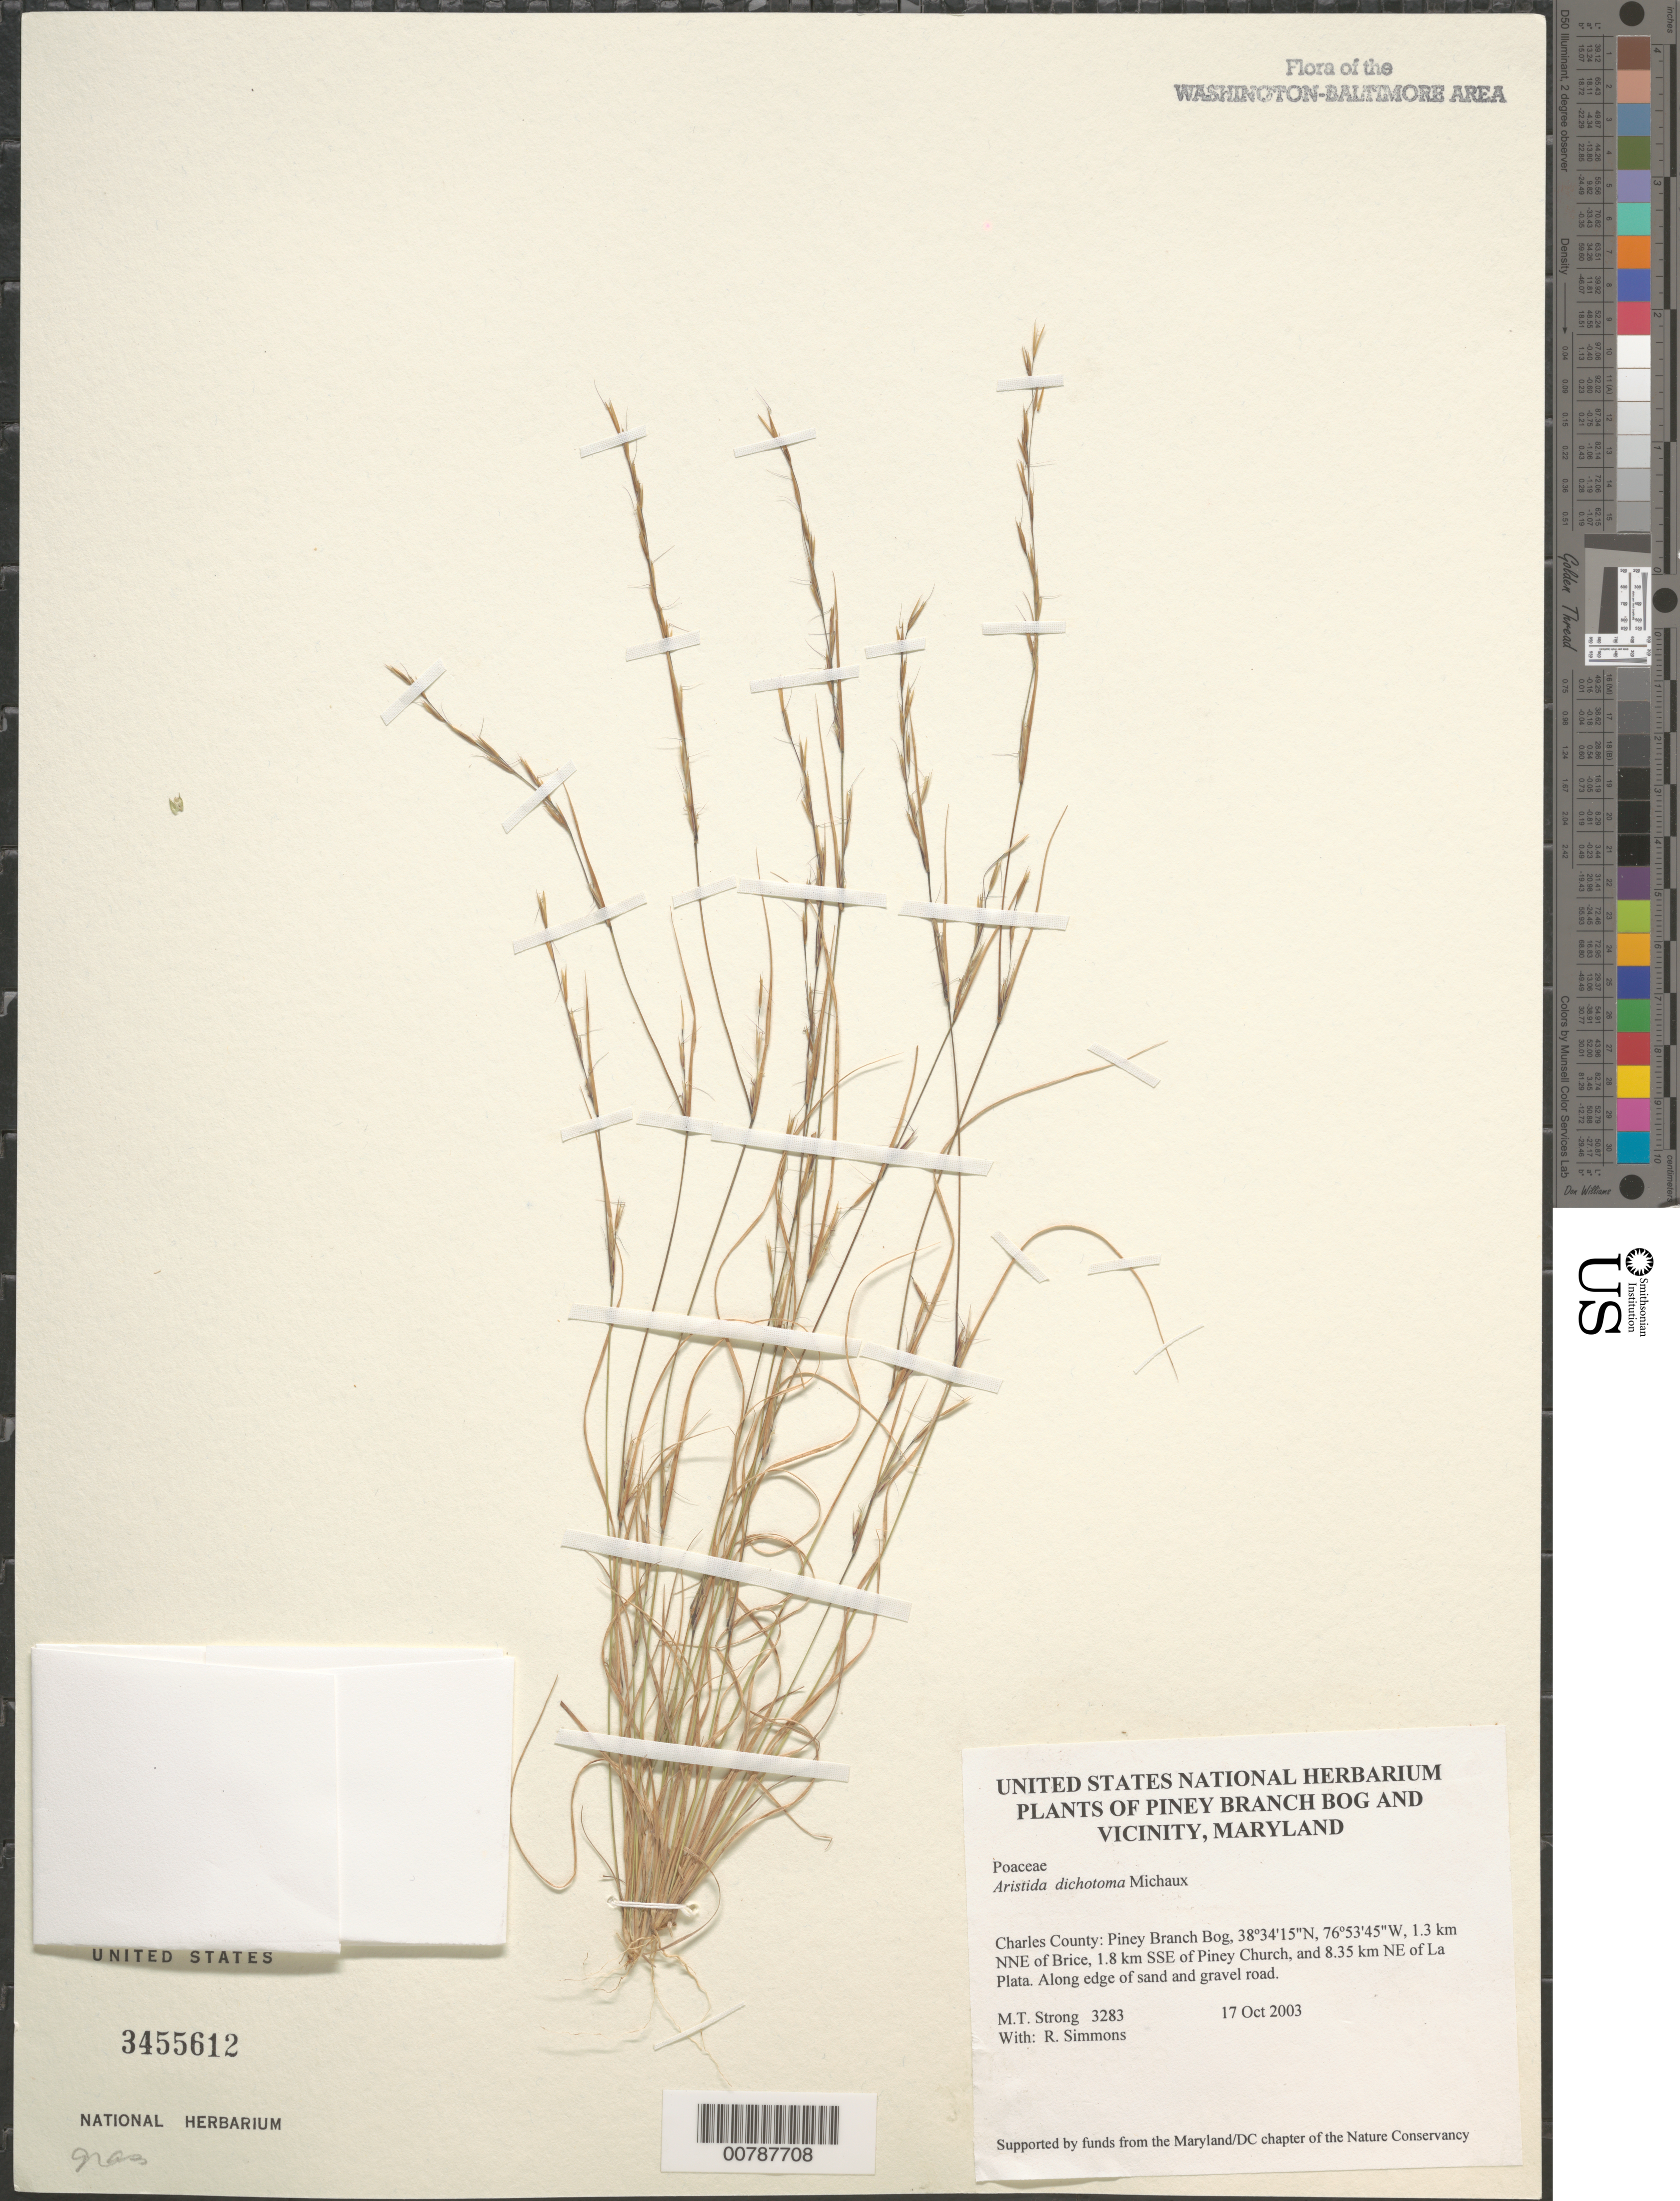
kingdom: Plantae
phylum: Tracheophyta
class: Liliopsida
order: Poales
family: Poaceae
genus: Aristida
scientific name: Aristida dichotoma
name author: Michx.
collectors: M. T. Strong & R. Simmons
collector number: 3283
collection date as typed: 17 Oct 2003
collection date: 2003-10-17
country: United States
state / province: Maryland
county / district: Charles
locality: Piney Branch Bog, 38°34'15"N, 76°53'45"W, 1.3 km NNE of Brice, 1.8 km SSE of Piney Church, and 8.35 km NE of La Plata.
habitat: Along edge of sand and gravel road.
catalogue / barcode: US 3455612